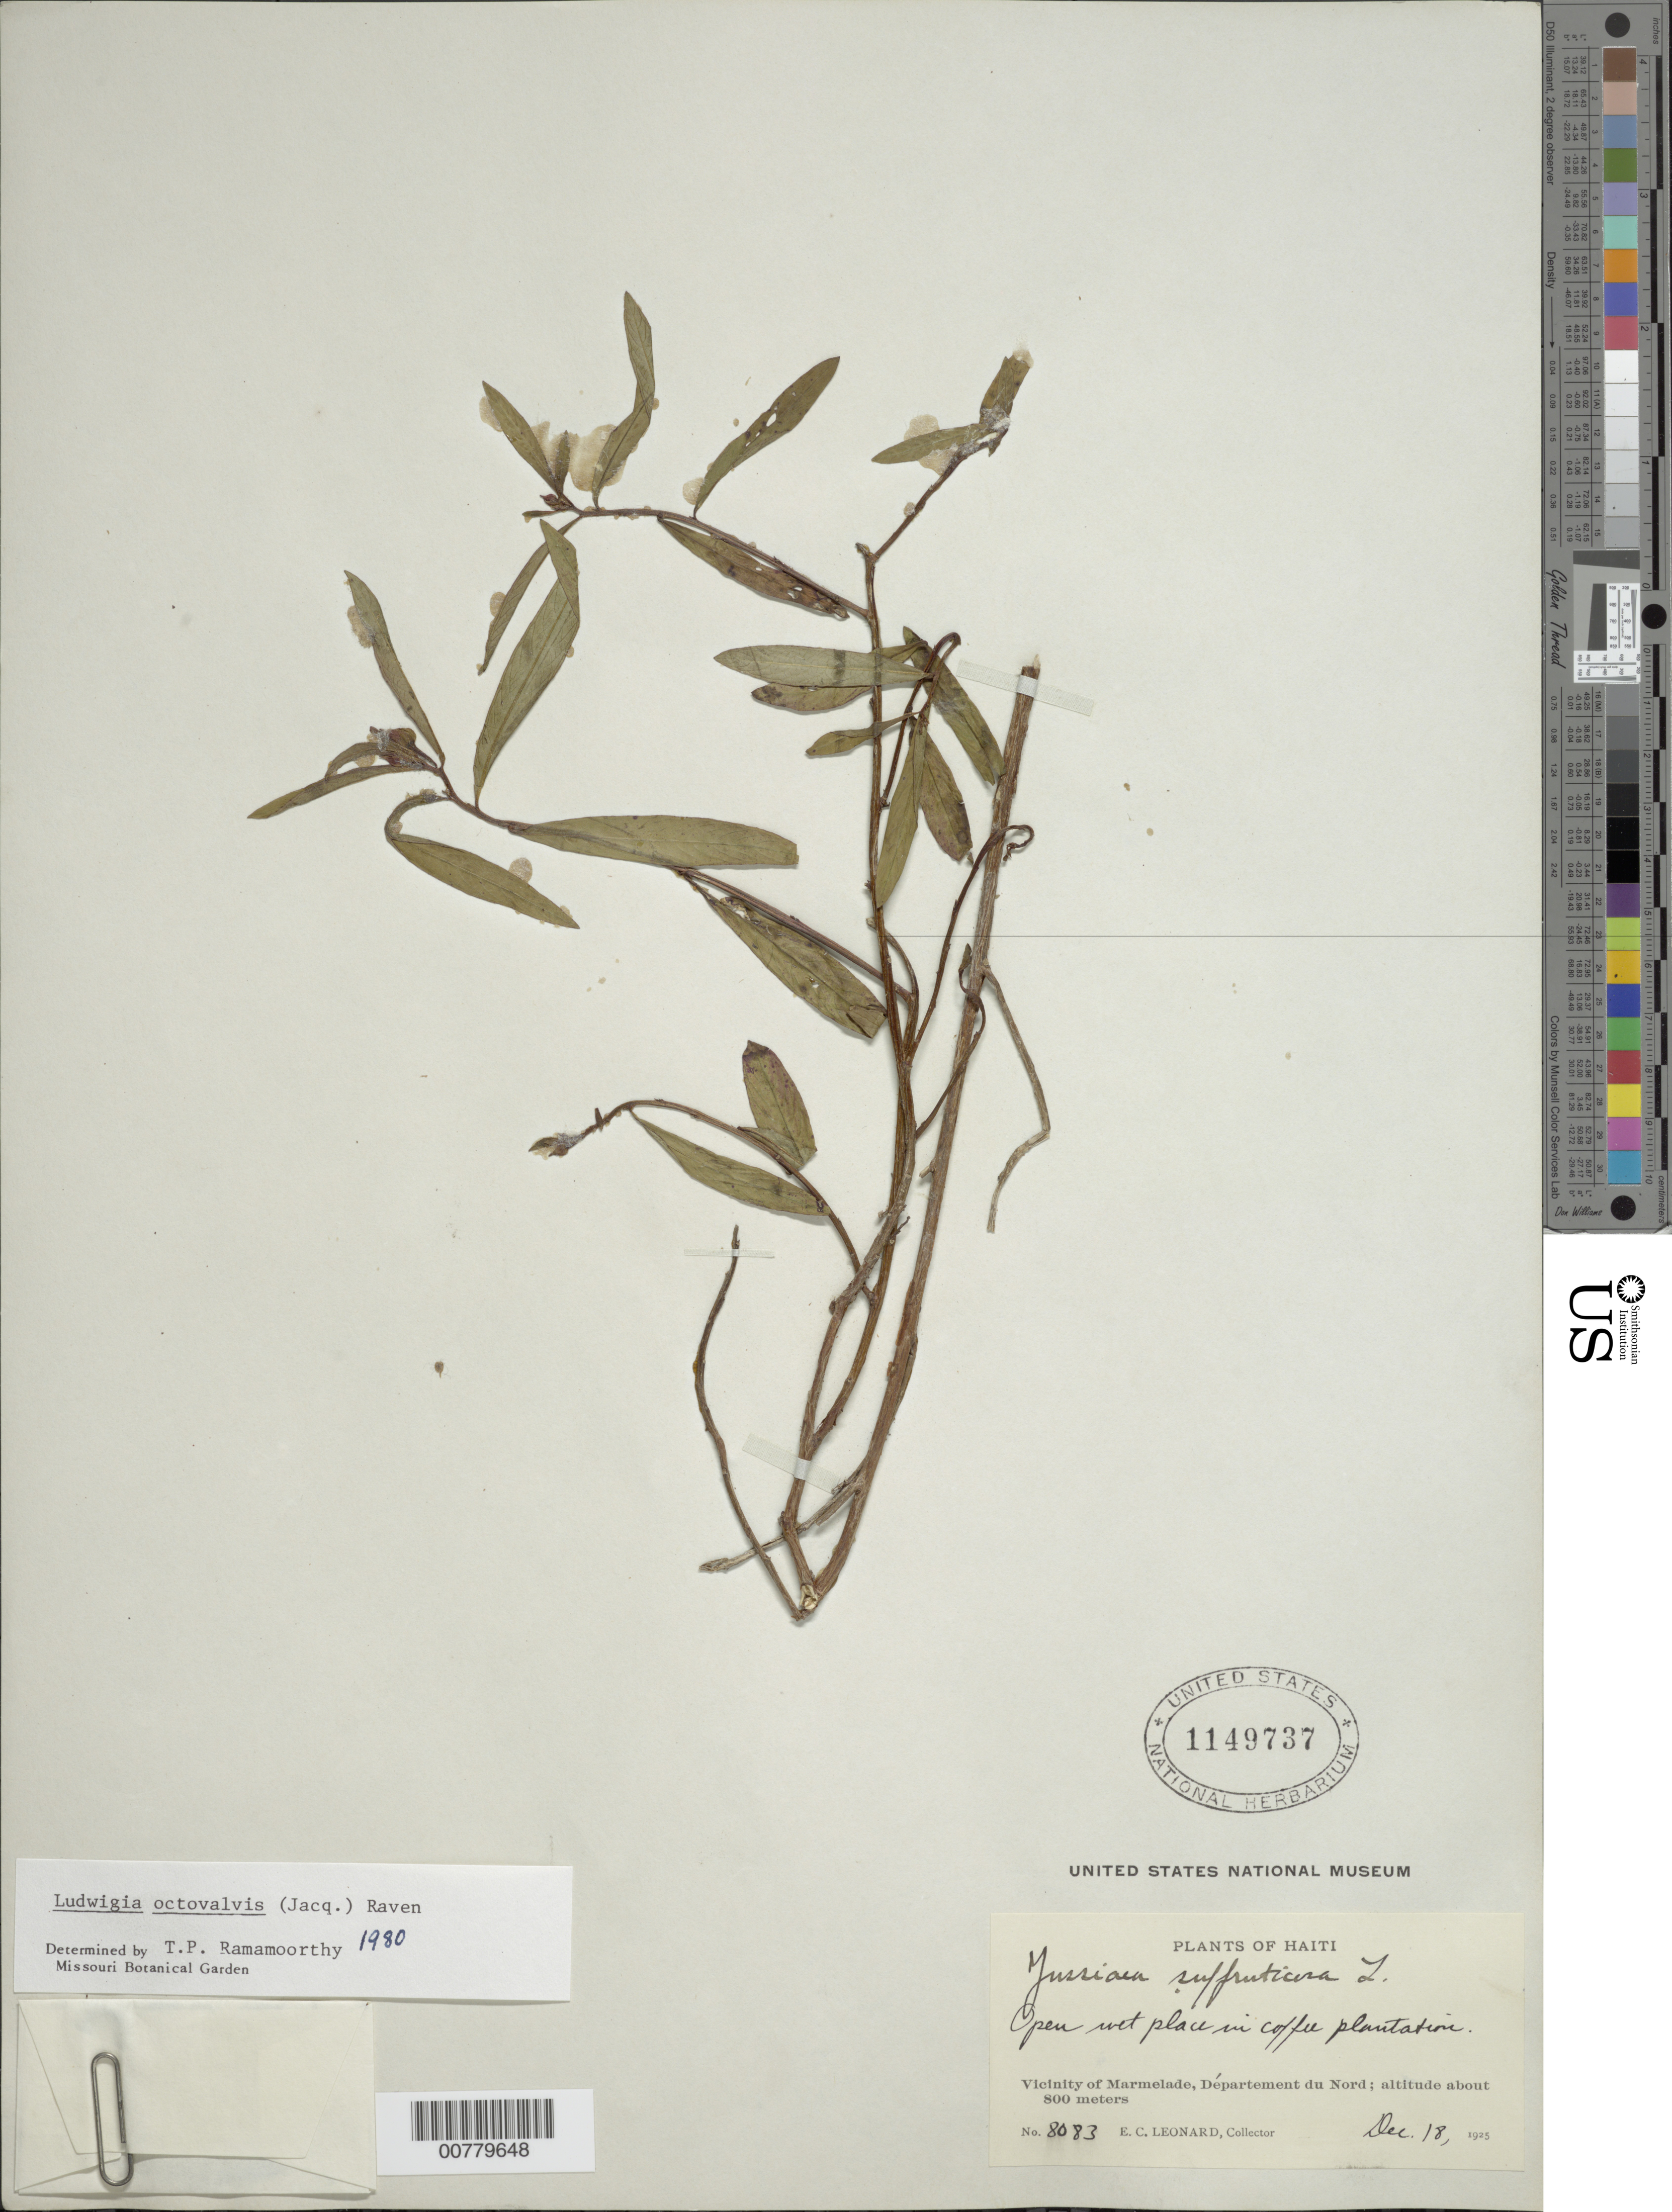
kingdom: Plantae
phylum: Tracheophyta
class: Magnoliopsida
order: Myrtales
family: Onagraceae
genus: Ludwigia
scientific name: Ludwigia octovalvis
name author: (Jacq.) P.H. Raven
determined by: Ramamoorthy, T. P.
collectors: E. C. Leonard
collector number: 8083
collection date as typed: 18 Dec 1925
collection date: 1925-12-18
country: Haiti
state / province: Nord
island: Hispaniola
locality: Vicinity of Marmelade.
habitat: Open wet place in coffee plantation.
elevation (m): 800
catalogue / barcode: US 1149737